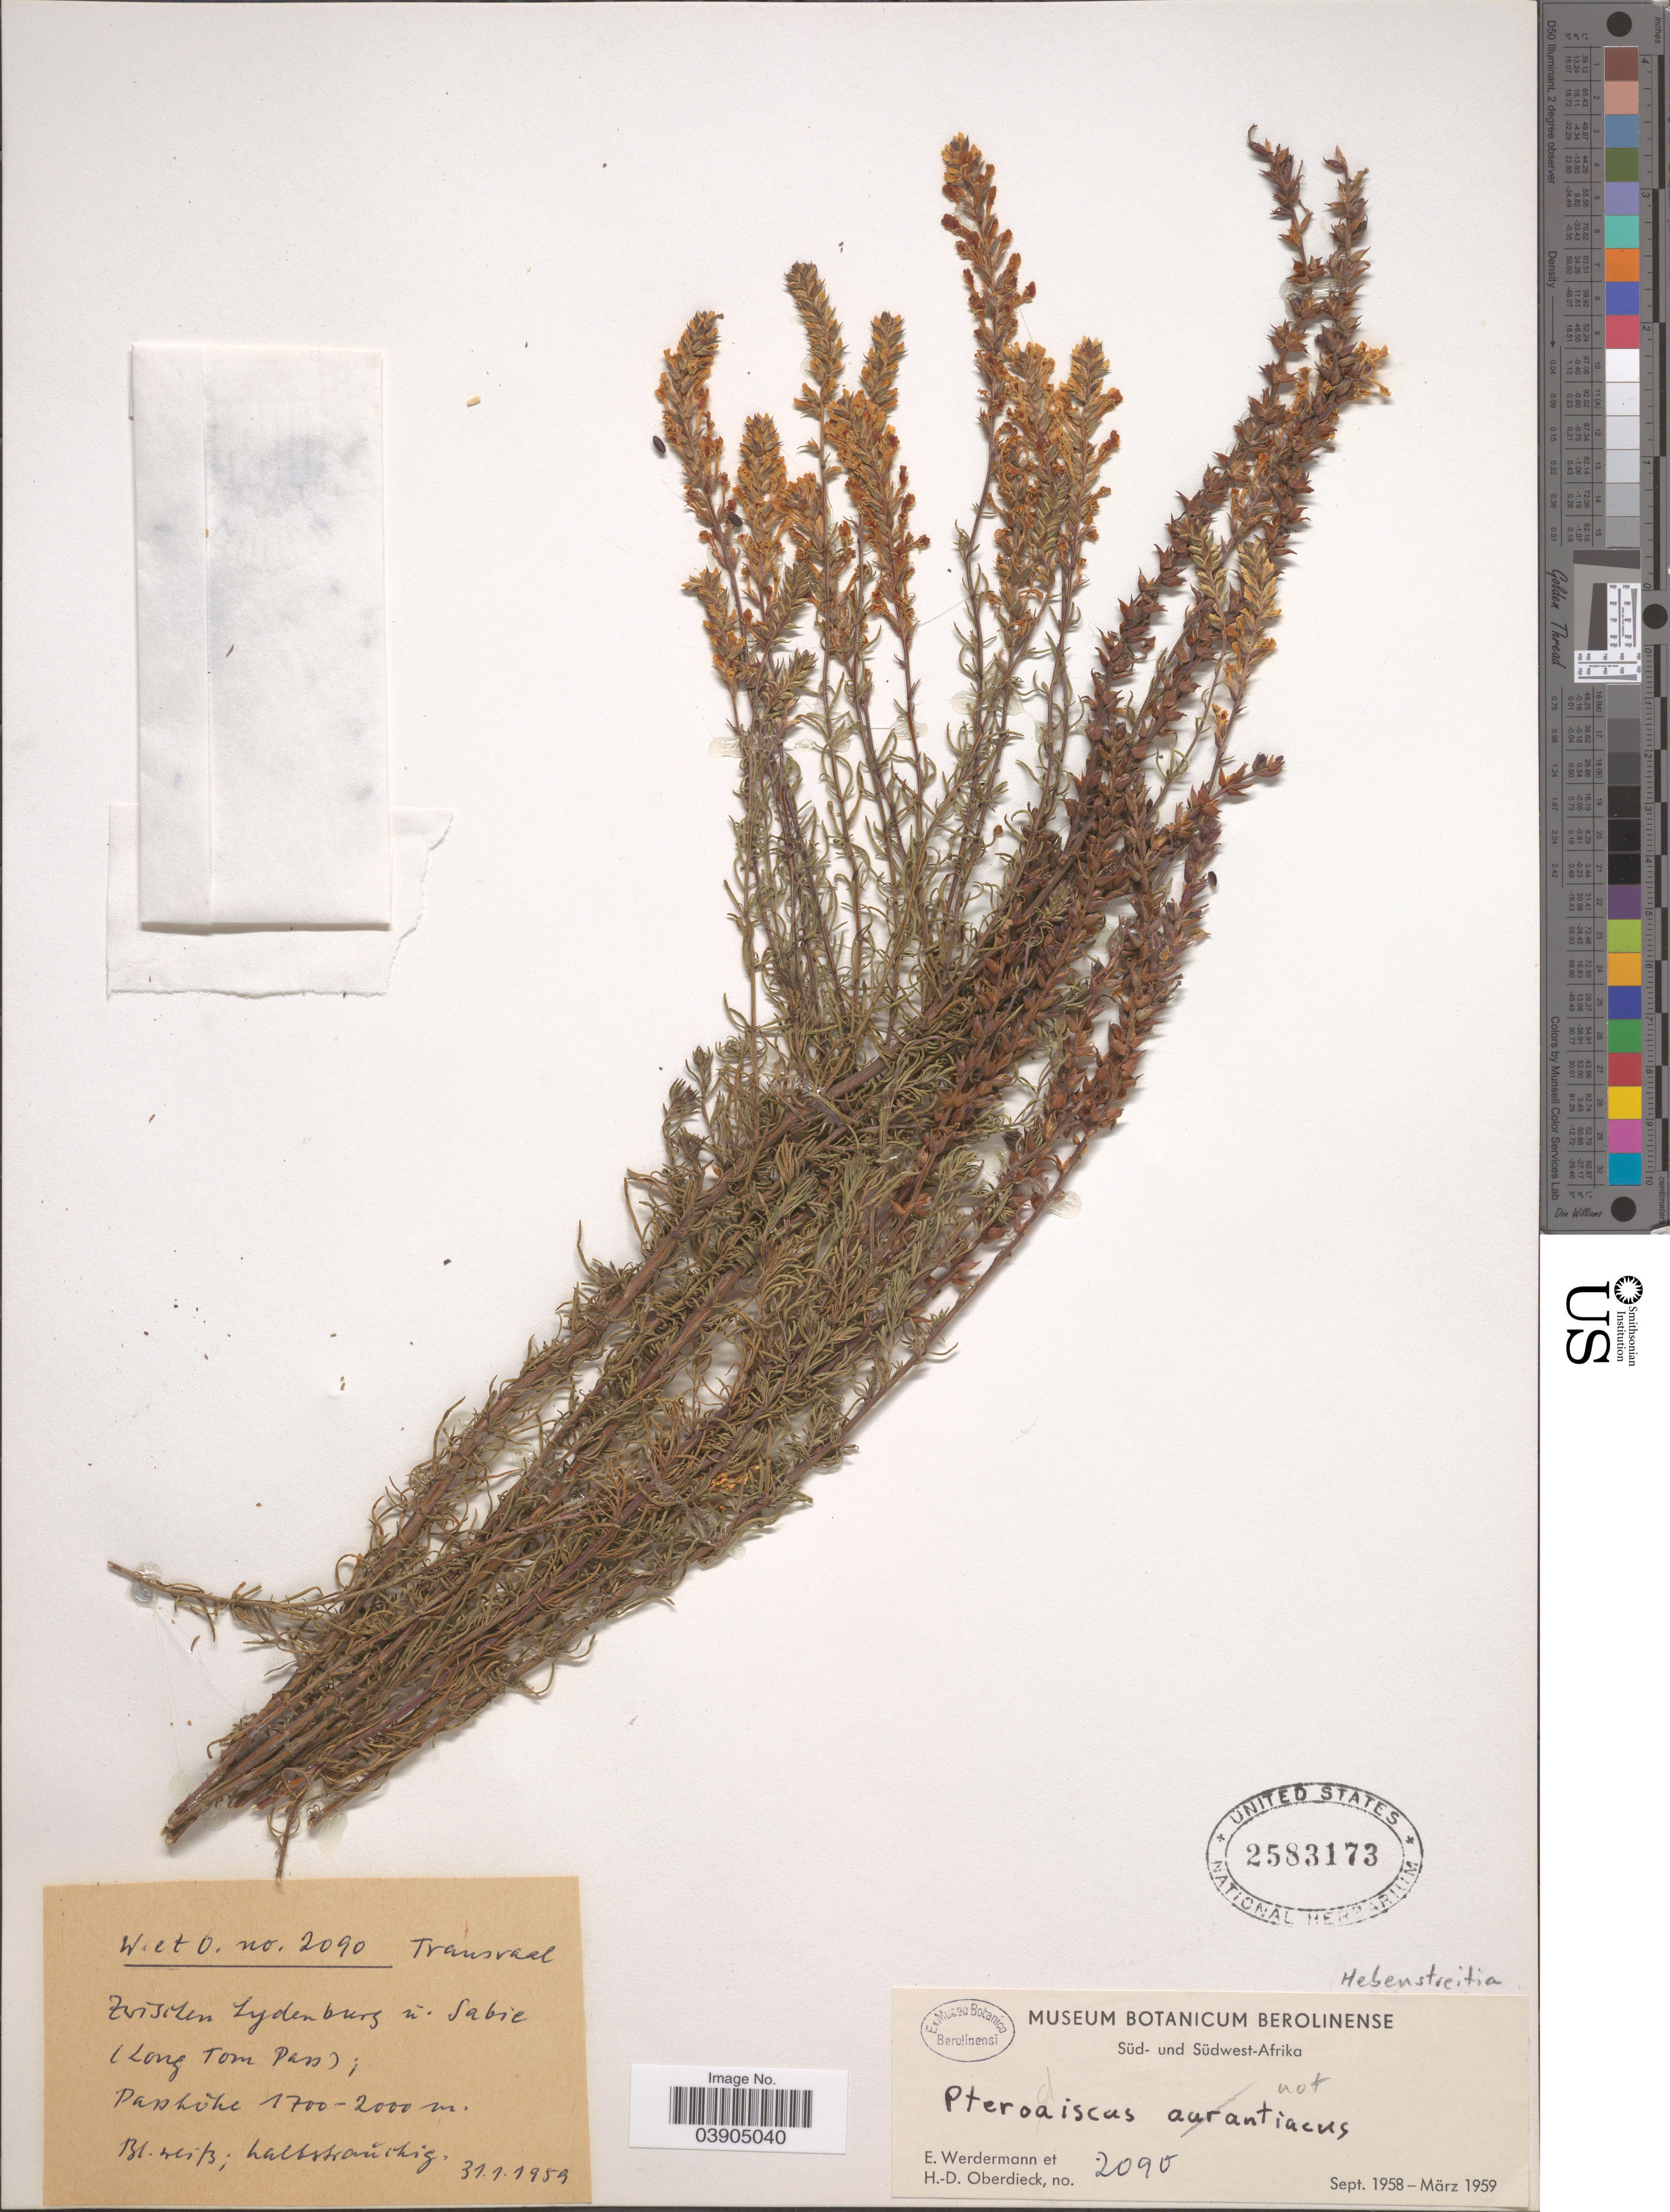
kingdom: Plantae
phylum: Tracheophyta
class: Magnoliopsida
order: Lamiales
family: Scrophulariaceae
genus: Hebenstretia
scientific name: Hebenstretia sp.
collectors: E. Werdermann & H. Oberdieck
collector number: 2090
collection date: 1959-01-31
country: South Africa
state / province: Mpumalanga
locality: Transvaal. Zwischen Lydenburg in Sabie (Long Tom Pass).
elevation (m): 1700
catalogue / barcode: US 2583173